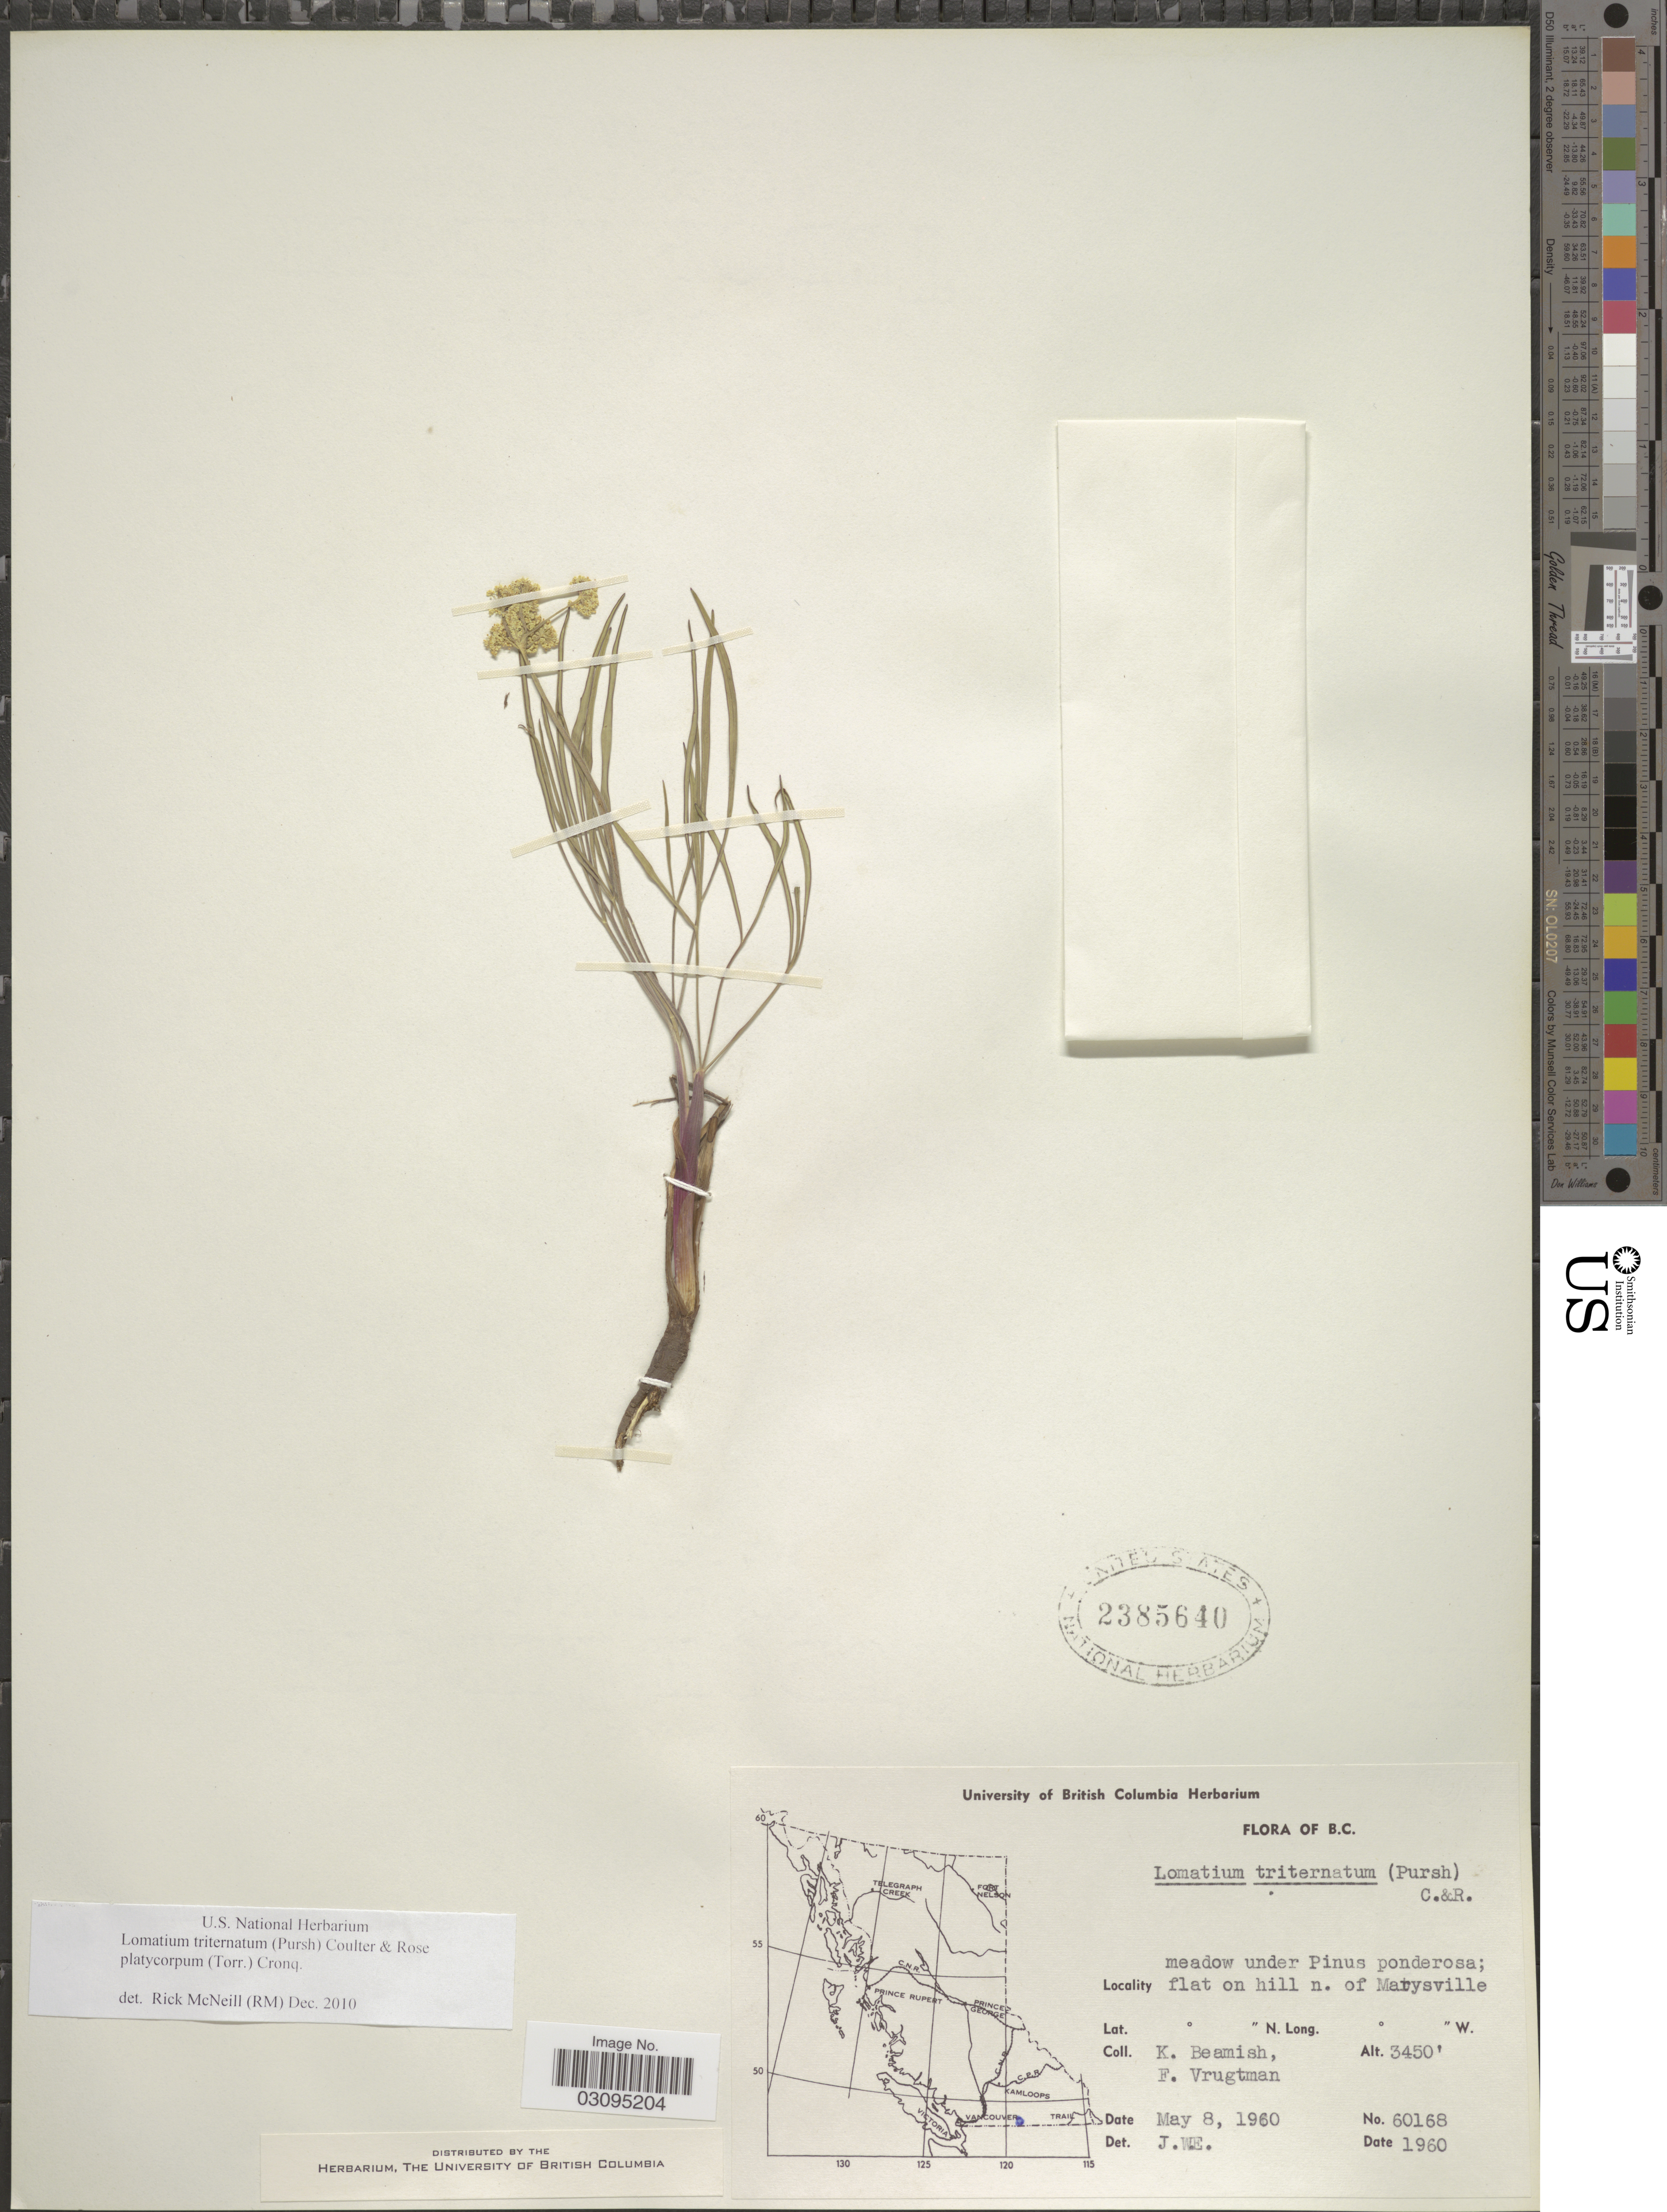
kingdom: Plantae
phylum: Tracheophyta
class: Magnoliopsida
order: Apiales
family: Apiaceae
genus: Lomatium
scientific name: Lomatium triternatum var. platycarpum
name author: (Torr.) B. Boivin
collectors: K. Beamish & F. Vrugtman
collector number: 60168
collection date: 1960-05-08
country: Canada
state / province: British Columbia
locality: Flat on hill n. of Marysville.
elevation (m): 1052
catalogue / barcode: US 2385640